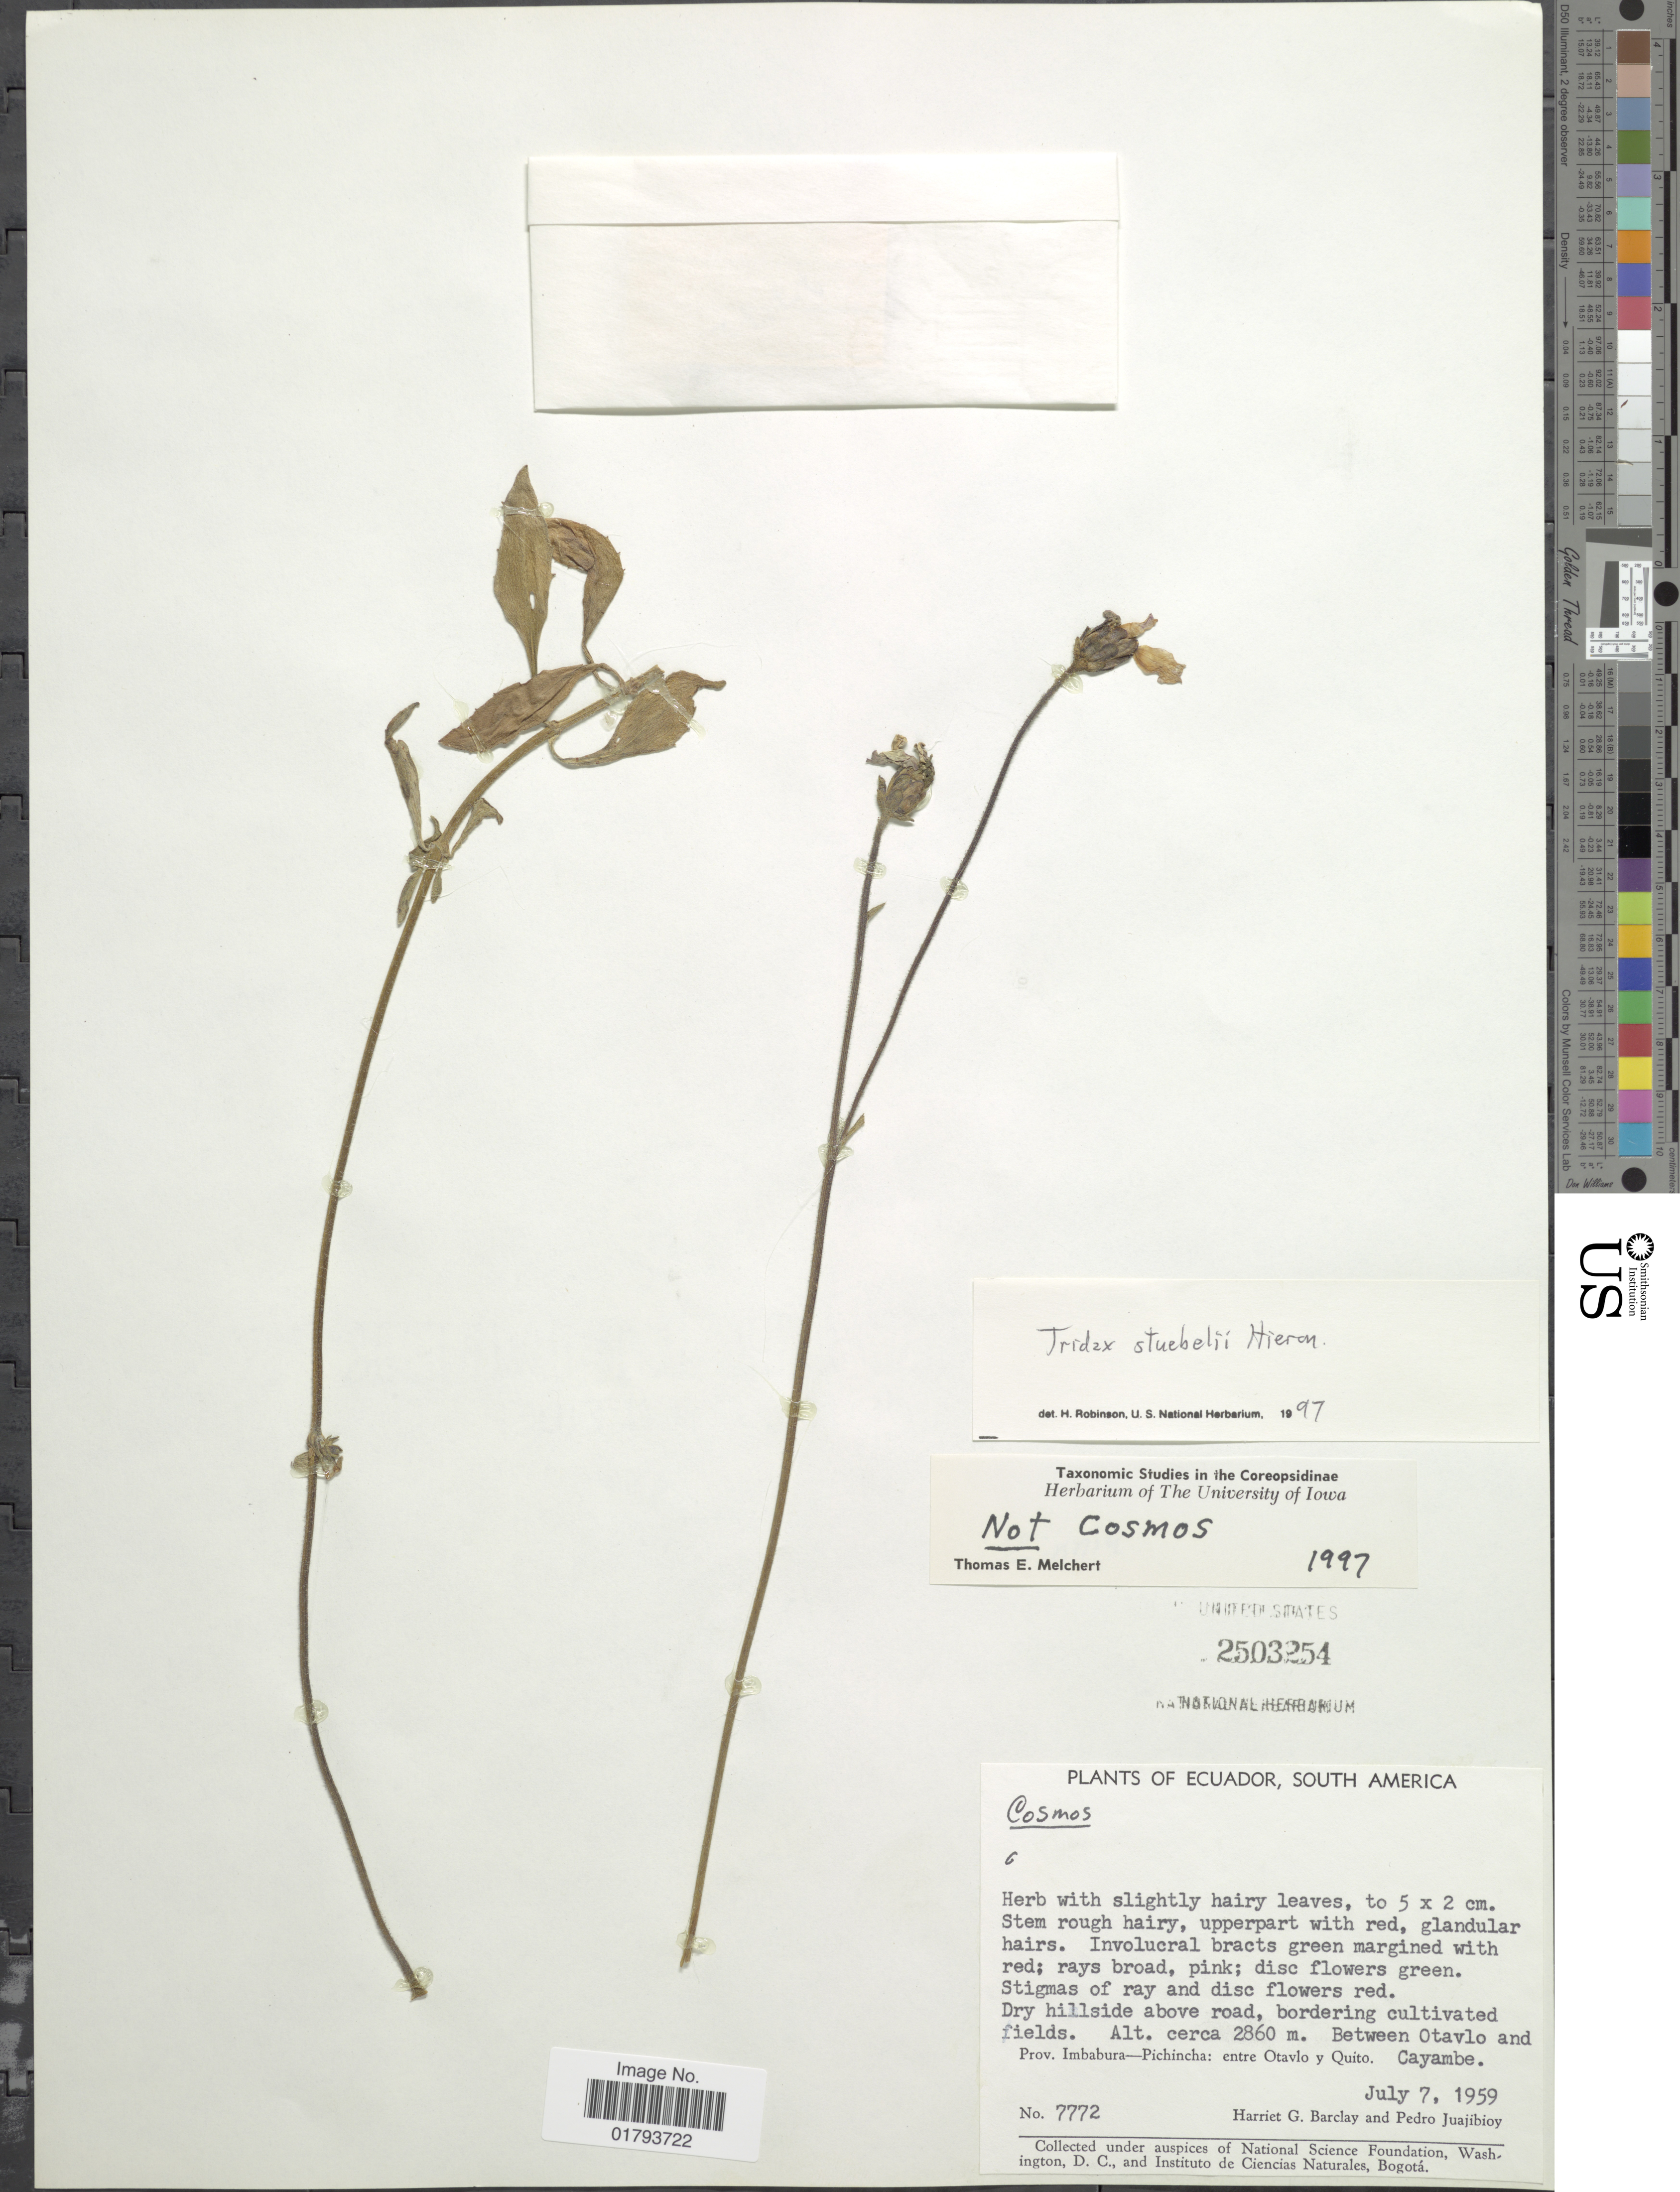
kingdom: Plantae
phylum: Tracheophyta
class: Magnoliopsida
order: Asterales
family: Asteraceae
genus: Tridax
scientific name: Tridax stuebelii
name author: Hieron.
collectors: H. G. Barclay & P. Juajibioy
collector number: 7772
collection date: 1959-07-07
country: Ecuador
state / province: Imbabura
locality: Between Otavlo and Cayambe. Prov. Imbabura-Pichincha: entre Otavlo y Quito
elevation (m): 2860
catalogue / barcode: US 2503254